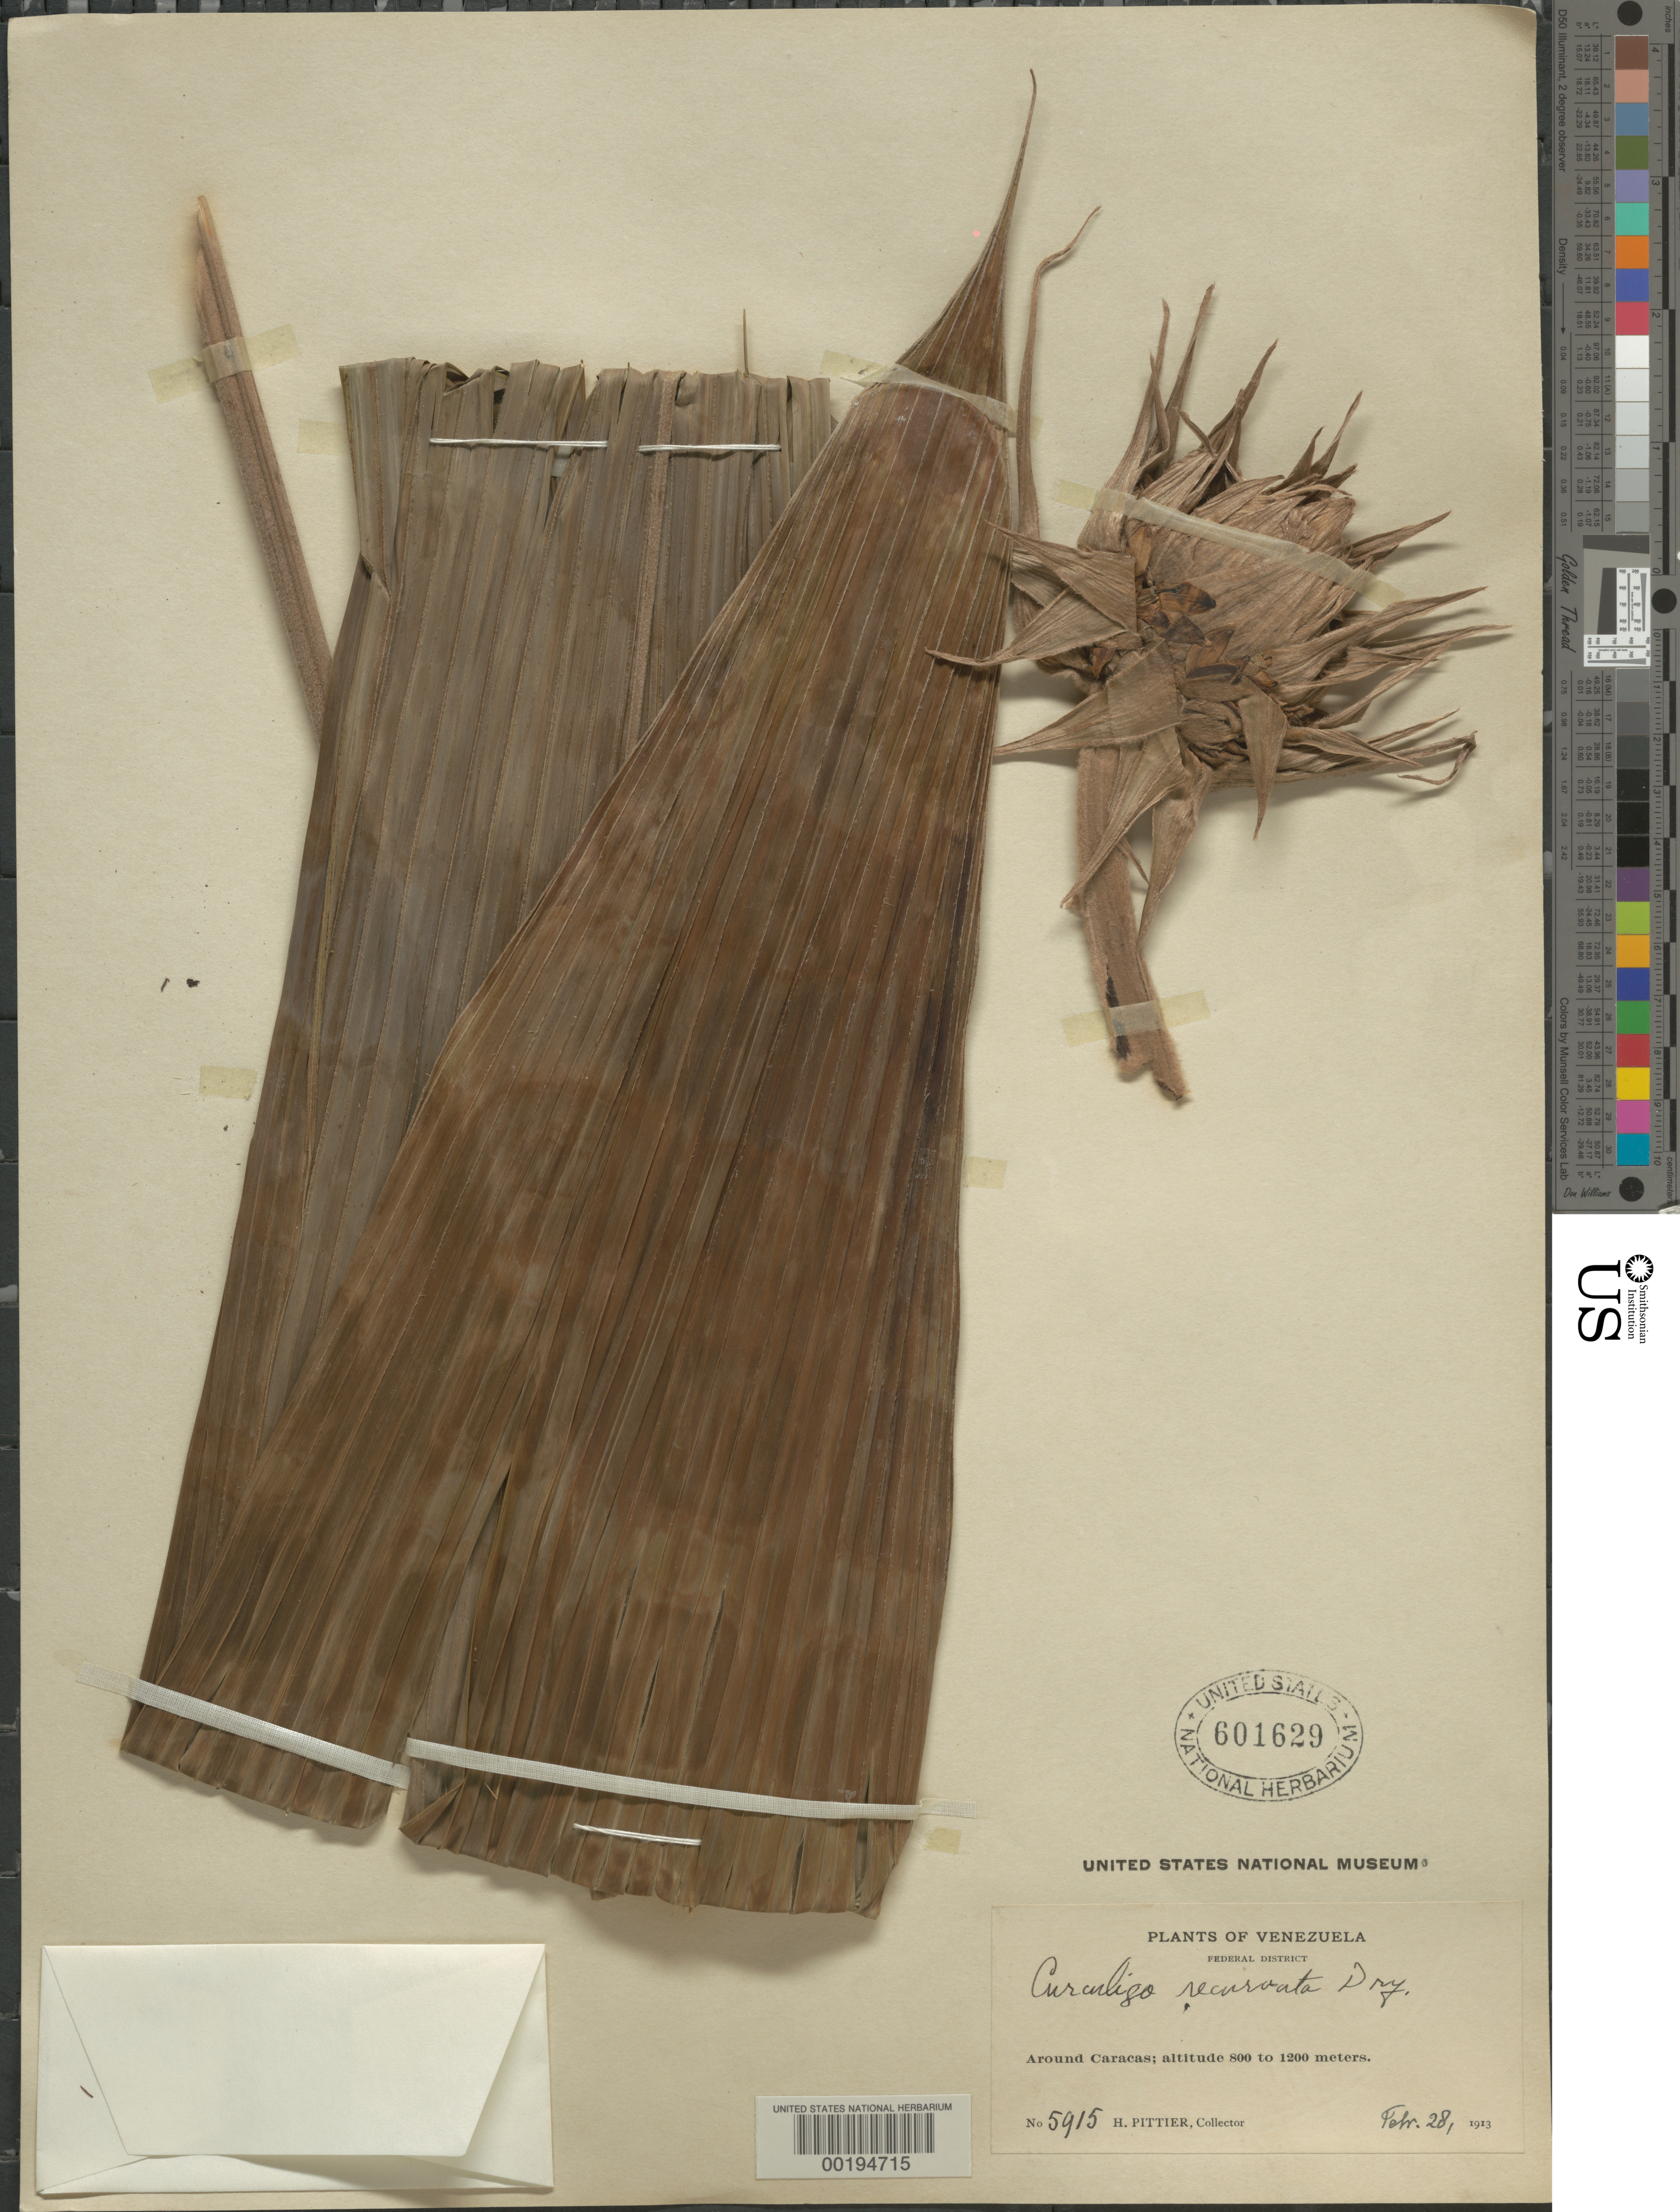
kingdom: Plantae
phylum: Tracheophyta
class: Liliopsida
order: Asparagales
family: Hypoxidaceae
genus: Curculigo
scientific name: Curculigo recurvata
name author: W.T. Aiton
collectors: H. F. Pittier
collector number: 5915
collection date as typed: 28 Feb 1913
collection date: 1913-02-28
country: Venezuela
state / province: Distrito Federal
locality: Around caracas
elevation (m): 800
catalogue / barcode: US 601629